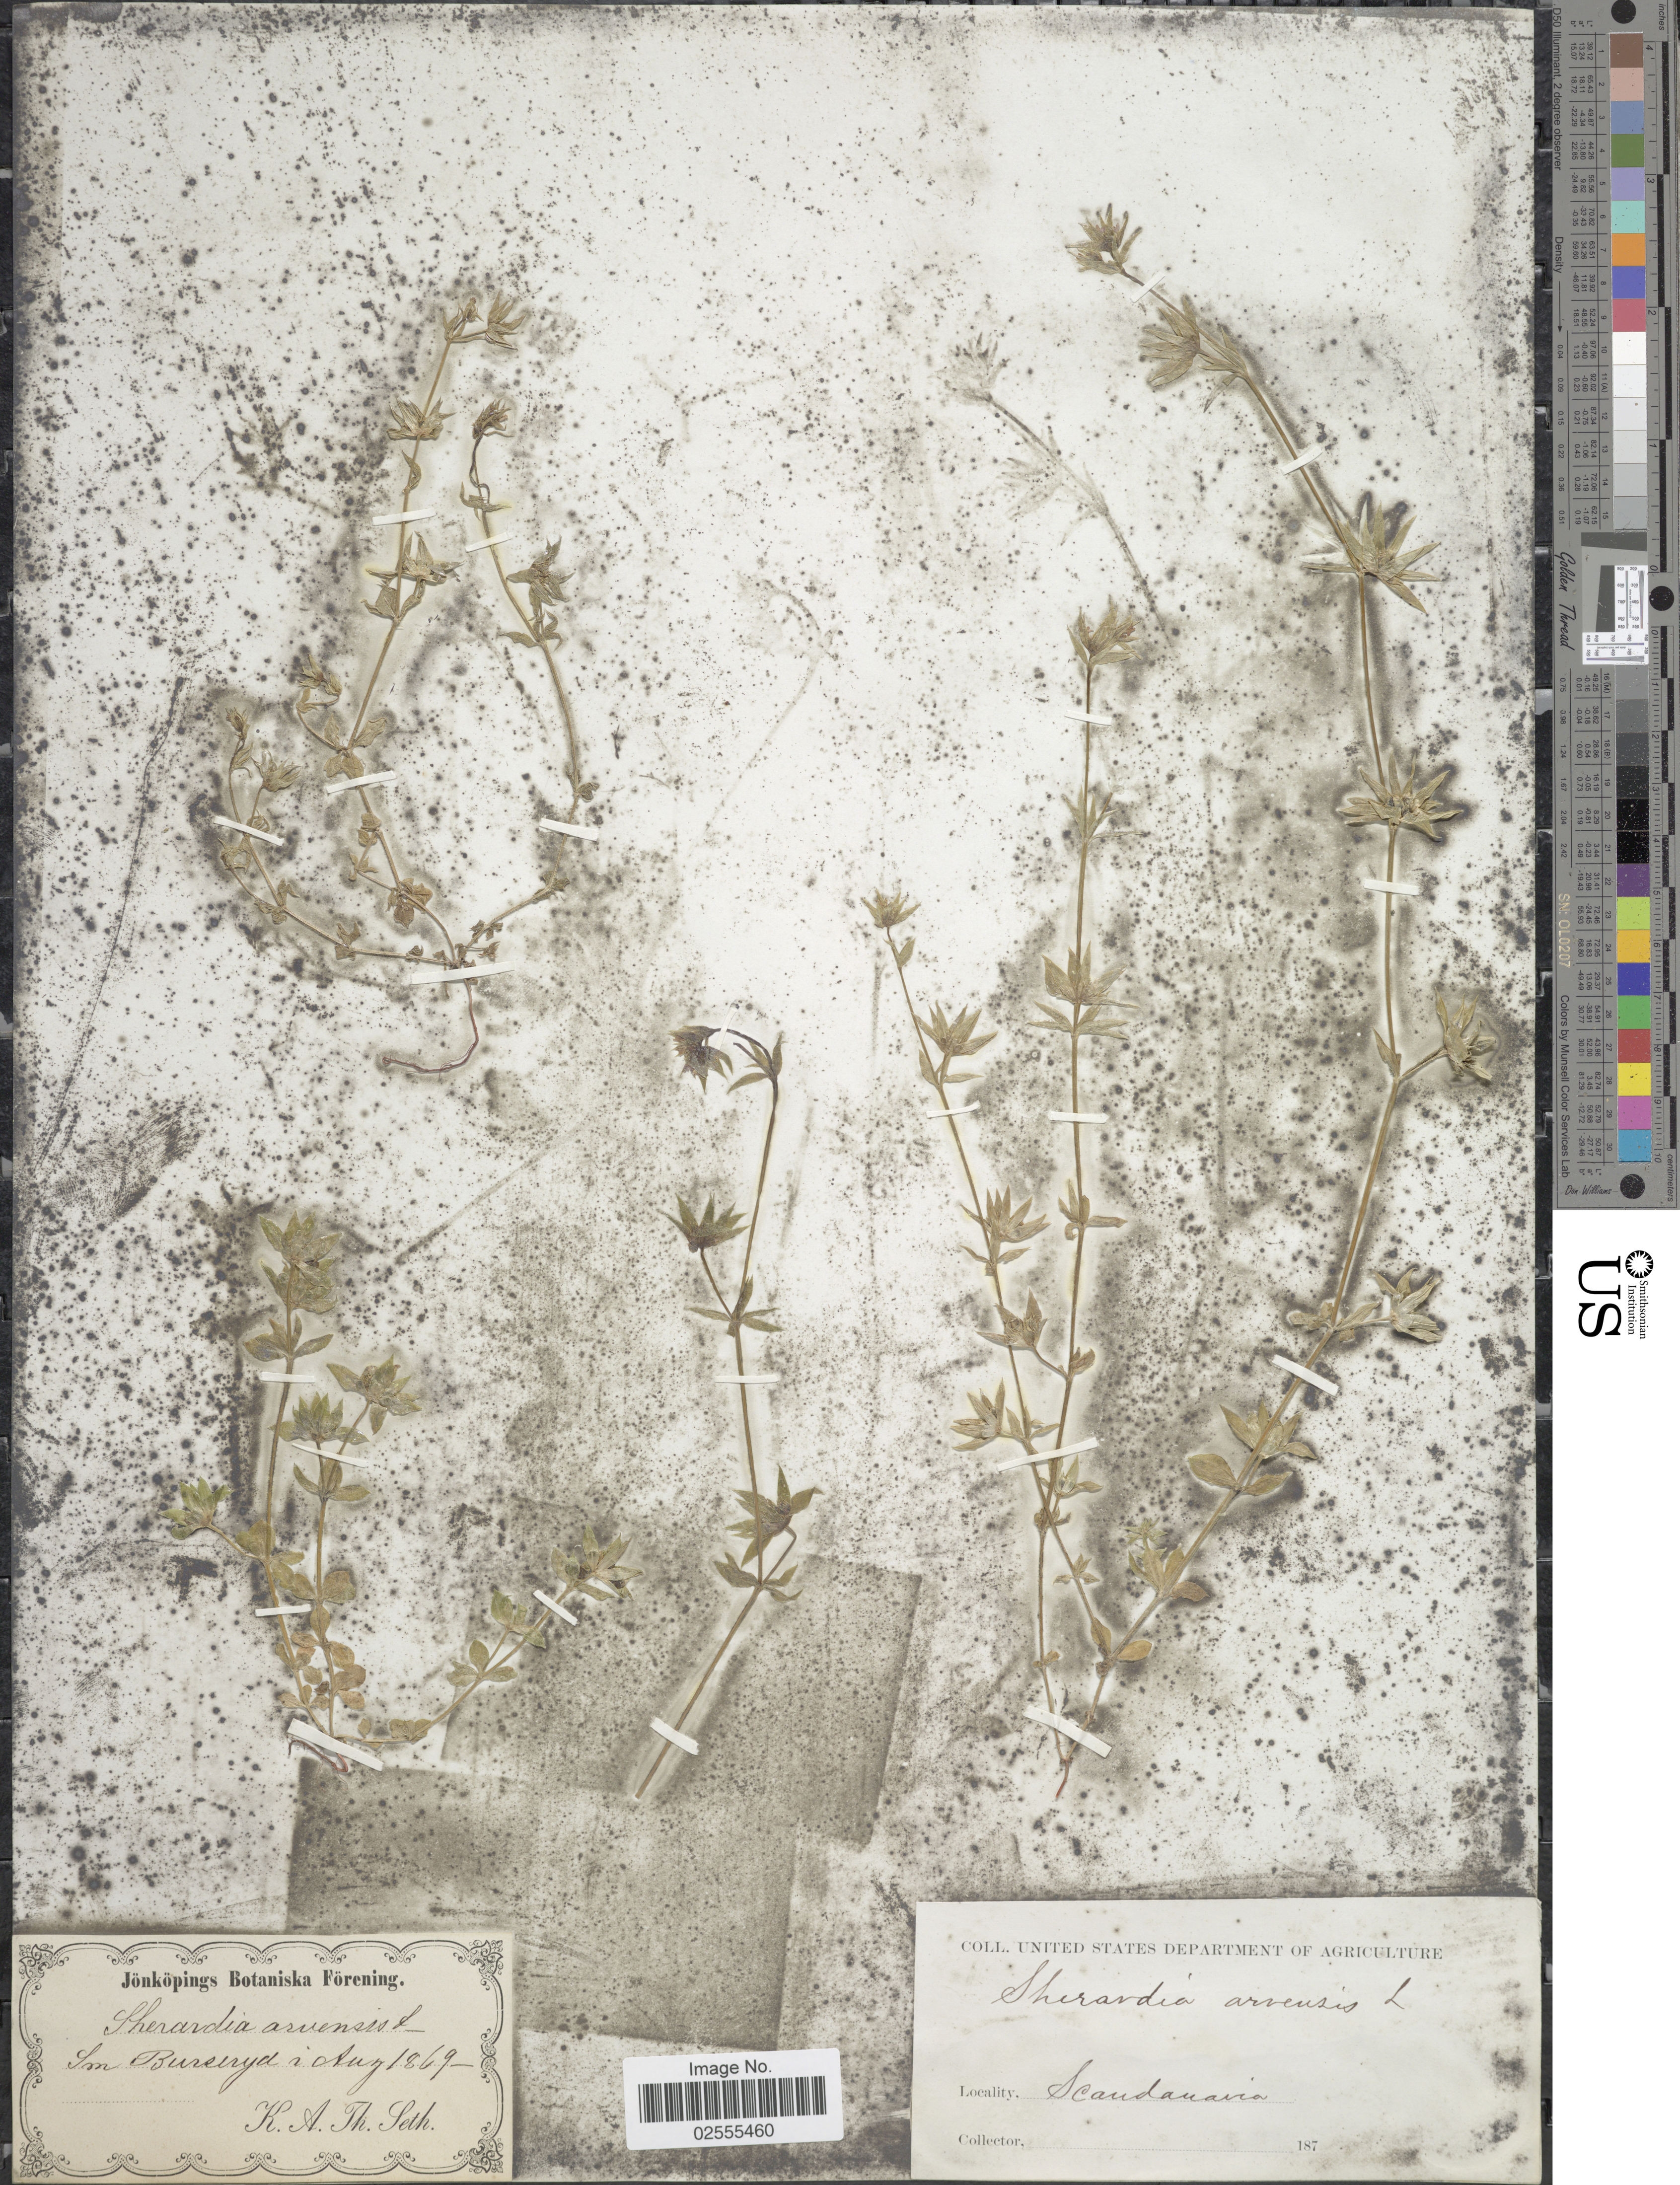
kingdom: Plantae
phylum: Tracheophyta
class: Magnoliopsida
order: Gentianales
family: Rubiaceae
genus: Sherardia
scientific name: Sherardia arvensis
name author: L.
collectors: K. A. Seth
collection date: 1869-08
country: Sweden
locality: Scandinavia, Im Burseryd